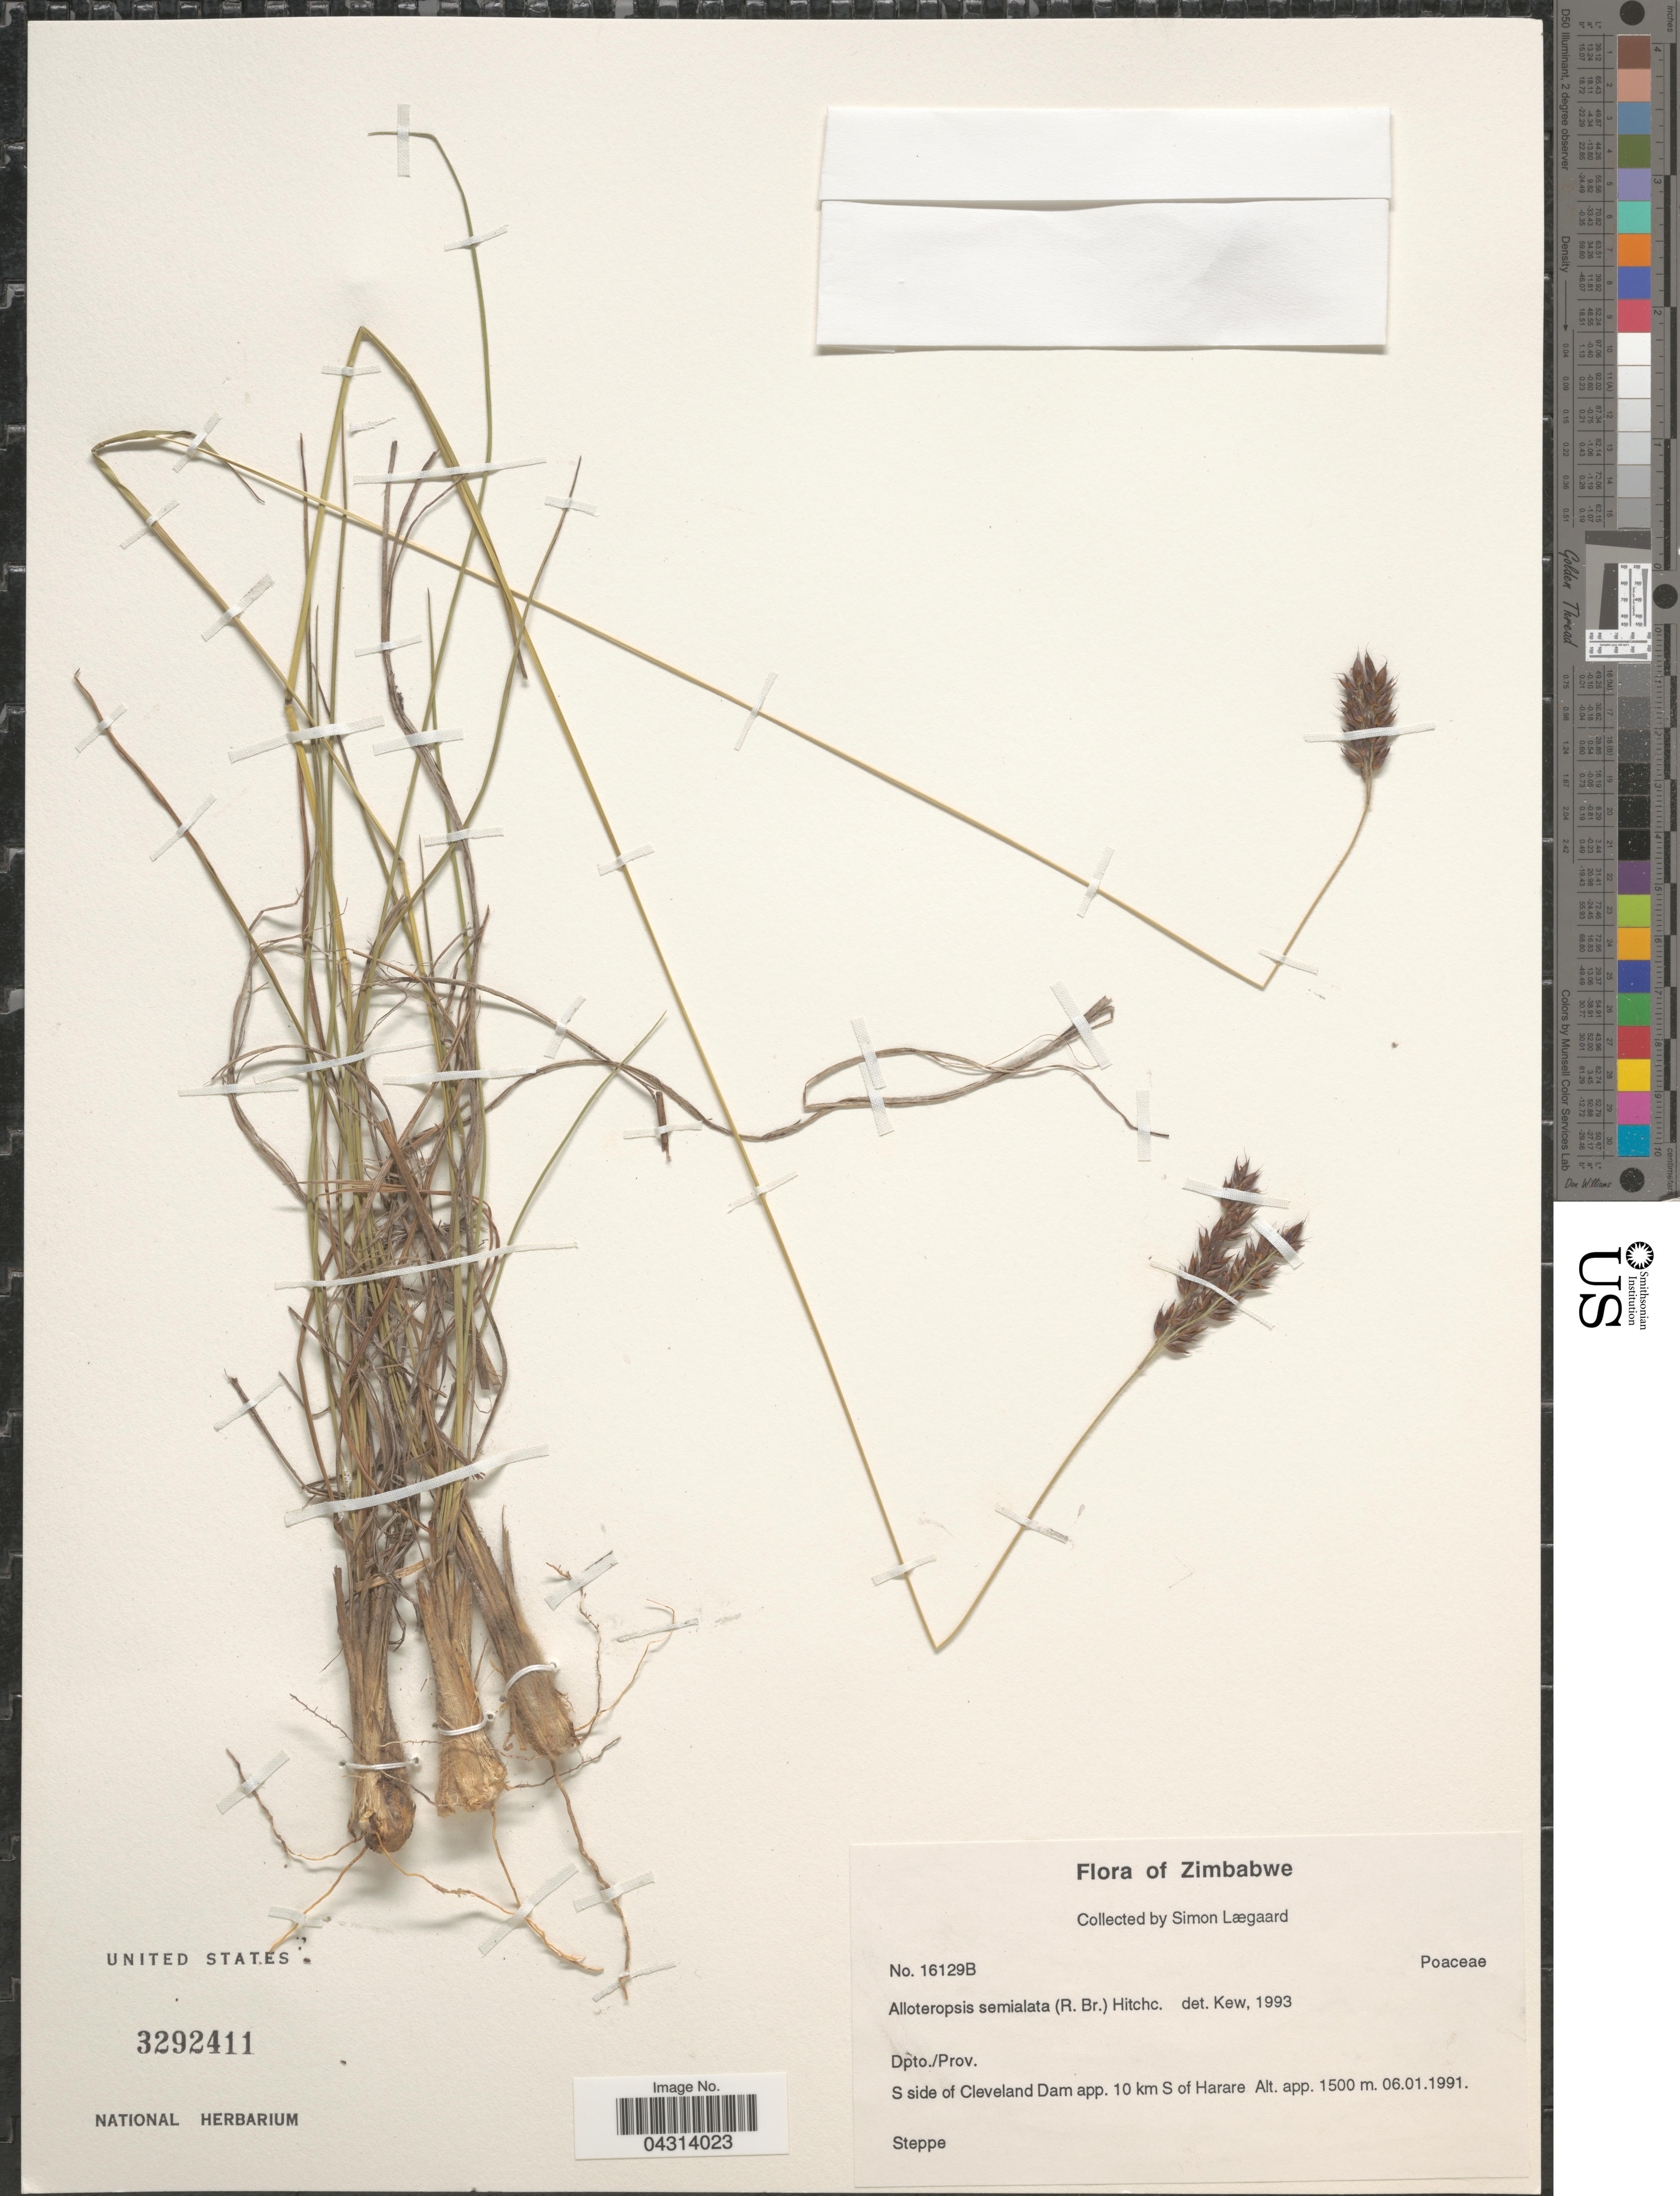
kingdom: Plantae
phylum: Tracheophyta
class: Liliopsida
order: Poales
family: Poaceae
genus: Alloteropsis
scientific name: Alloteropsis semialata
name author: (R. Br.) Hitchc.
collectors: S. Lægaard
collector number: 16129B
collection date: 1991-01-06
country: Zimbabwe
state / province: Harare (city)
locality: S side of Cleveland Dam app. 10 km S of Harare.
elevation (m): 1500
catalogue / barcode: US 3292411